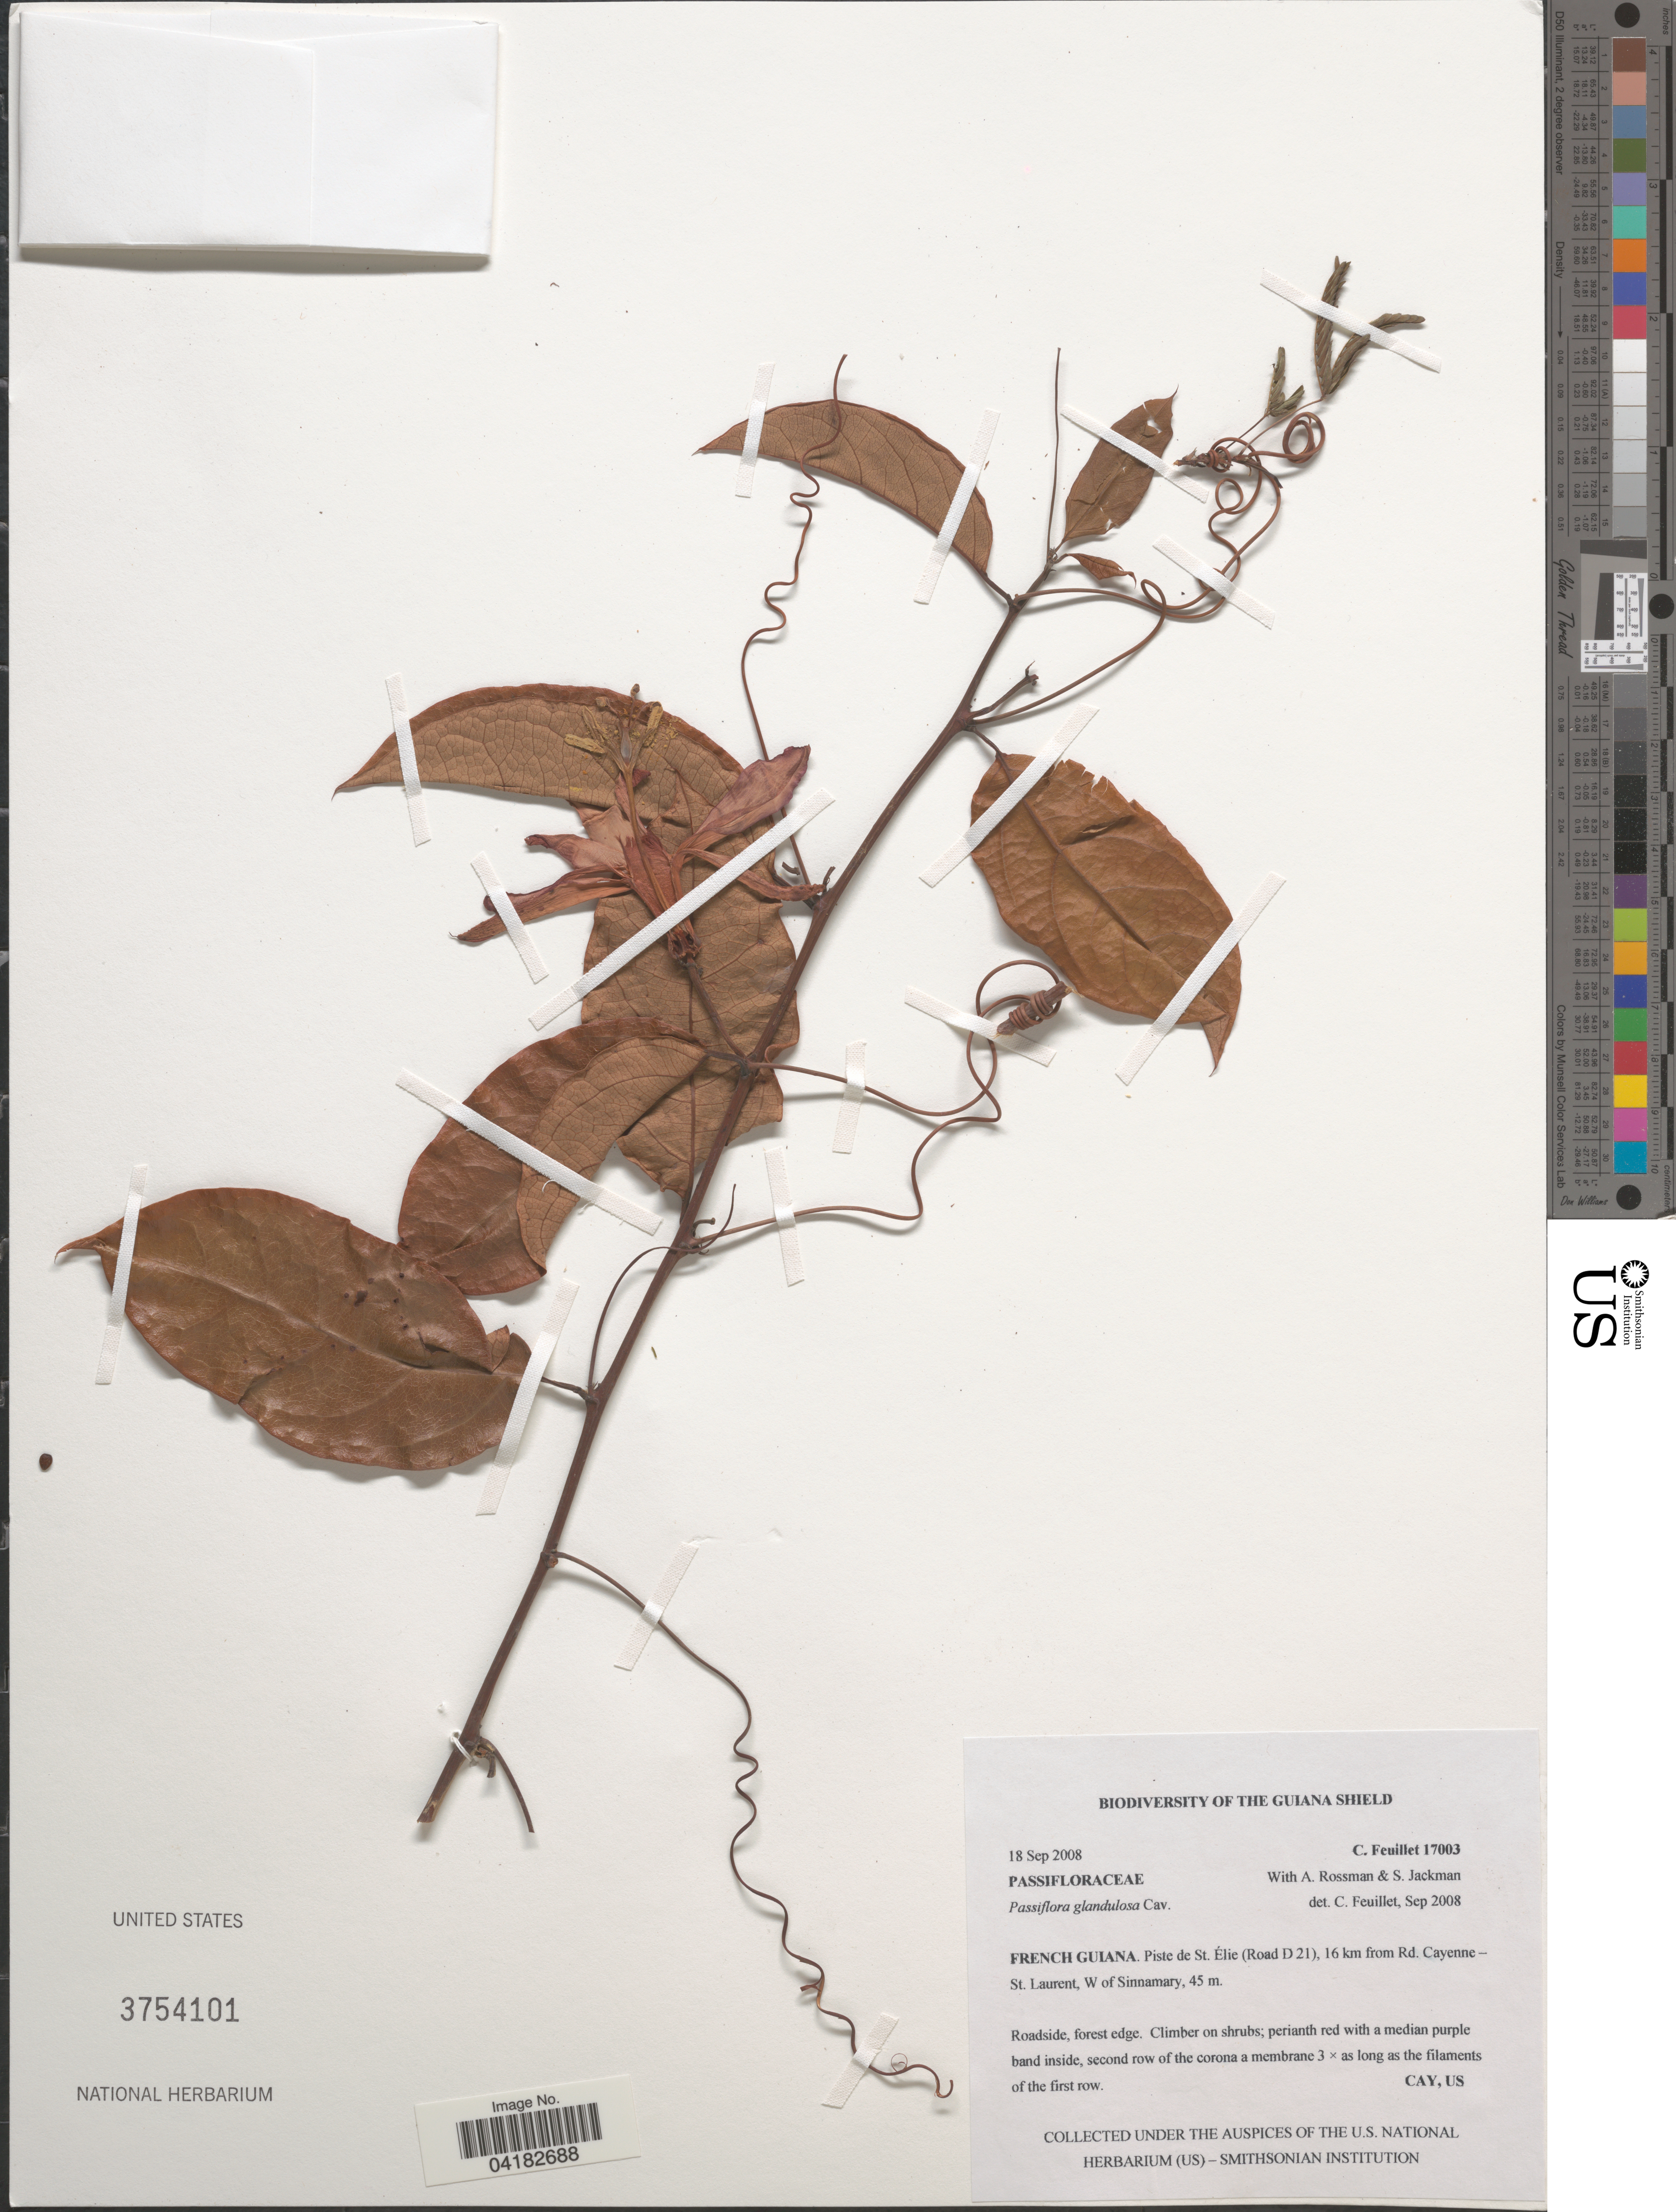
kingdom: Plantae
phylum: Tracheophyta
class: Magnoliopsida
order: Malpighiales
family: Passifloraceae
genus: Passiflora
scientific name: Passiflora glandulosa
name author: Cav.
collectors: C. Feuillet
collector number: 17003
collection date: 2008-09-18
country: French Guiana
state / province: Cayenne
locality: The Guiana Shield. Piste de St. Élie (Road D 21), 16 km from Rd. Cayenne - St. Laurent, W of Sinnamary.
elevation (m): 45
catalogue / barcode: US 3754101